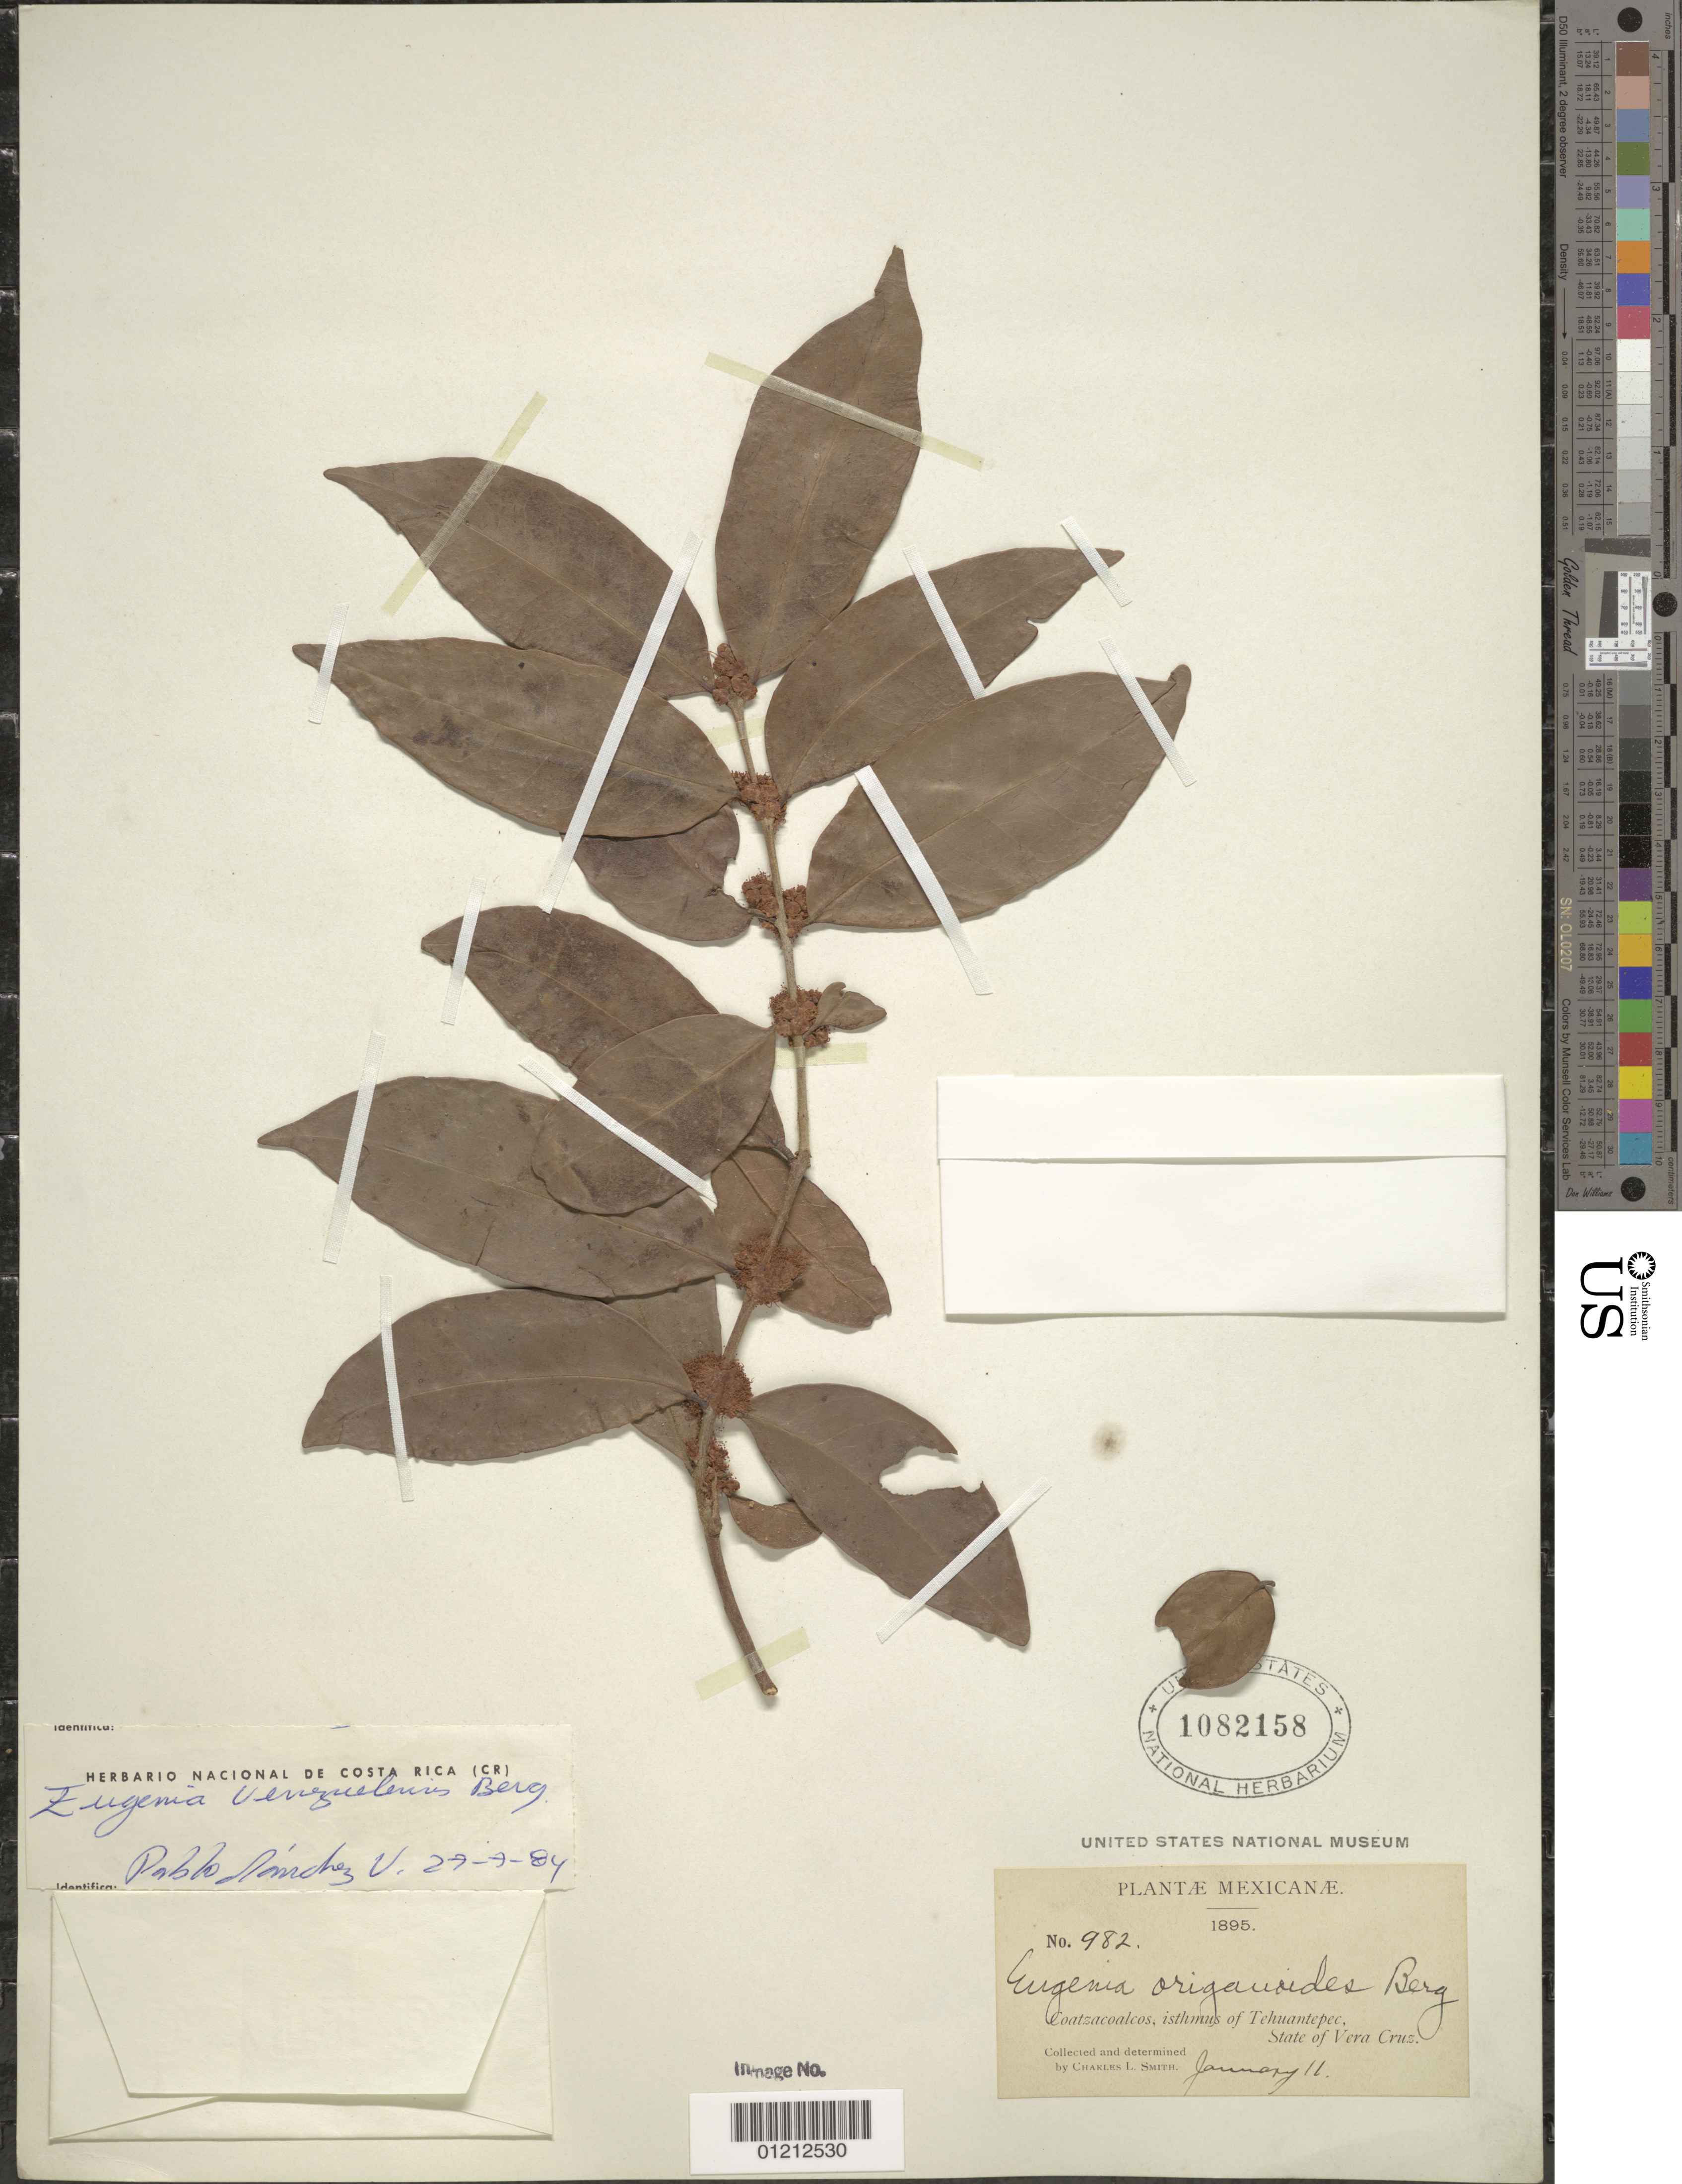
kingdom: Plantae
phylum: Tracheophyta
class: Magnoliopsida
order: Myrtales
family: Myrtaceae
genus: Eugenia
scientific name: Eugenia venezuelensis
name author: O. Berg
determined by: Sánchez Vindas, P. E.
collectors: C. L. Smith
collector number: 982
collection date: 1895-01-11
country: Mexico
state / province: Veracruz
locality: Coatzacoalcos, isthmus of Tehuantepec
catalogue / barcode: US 1082158